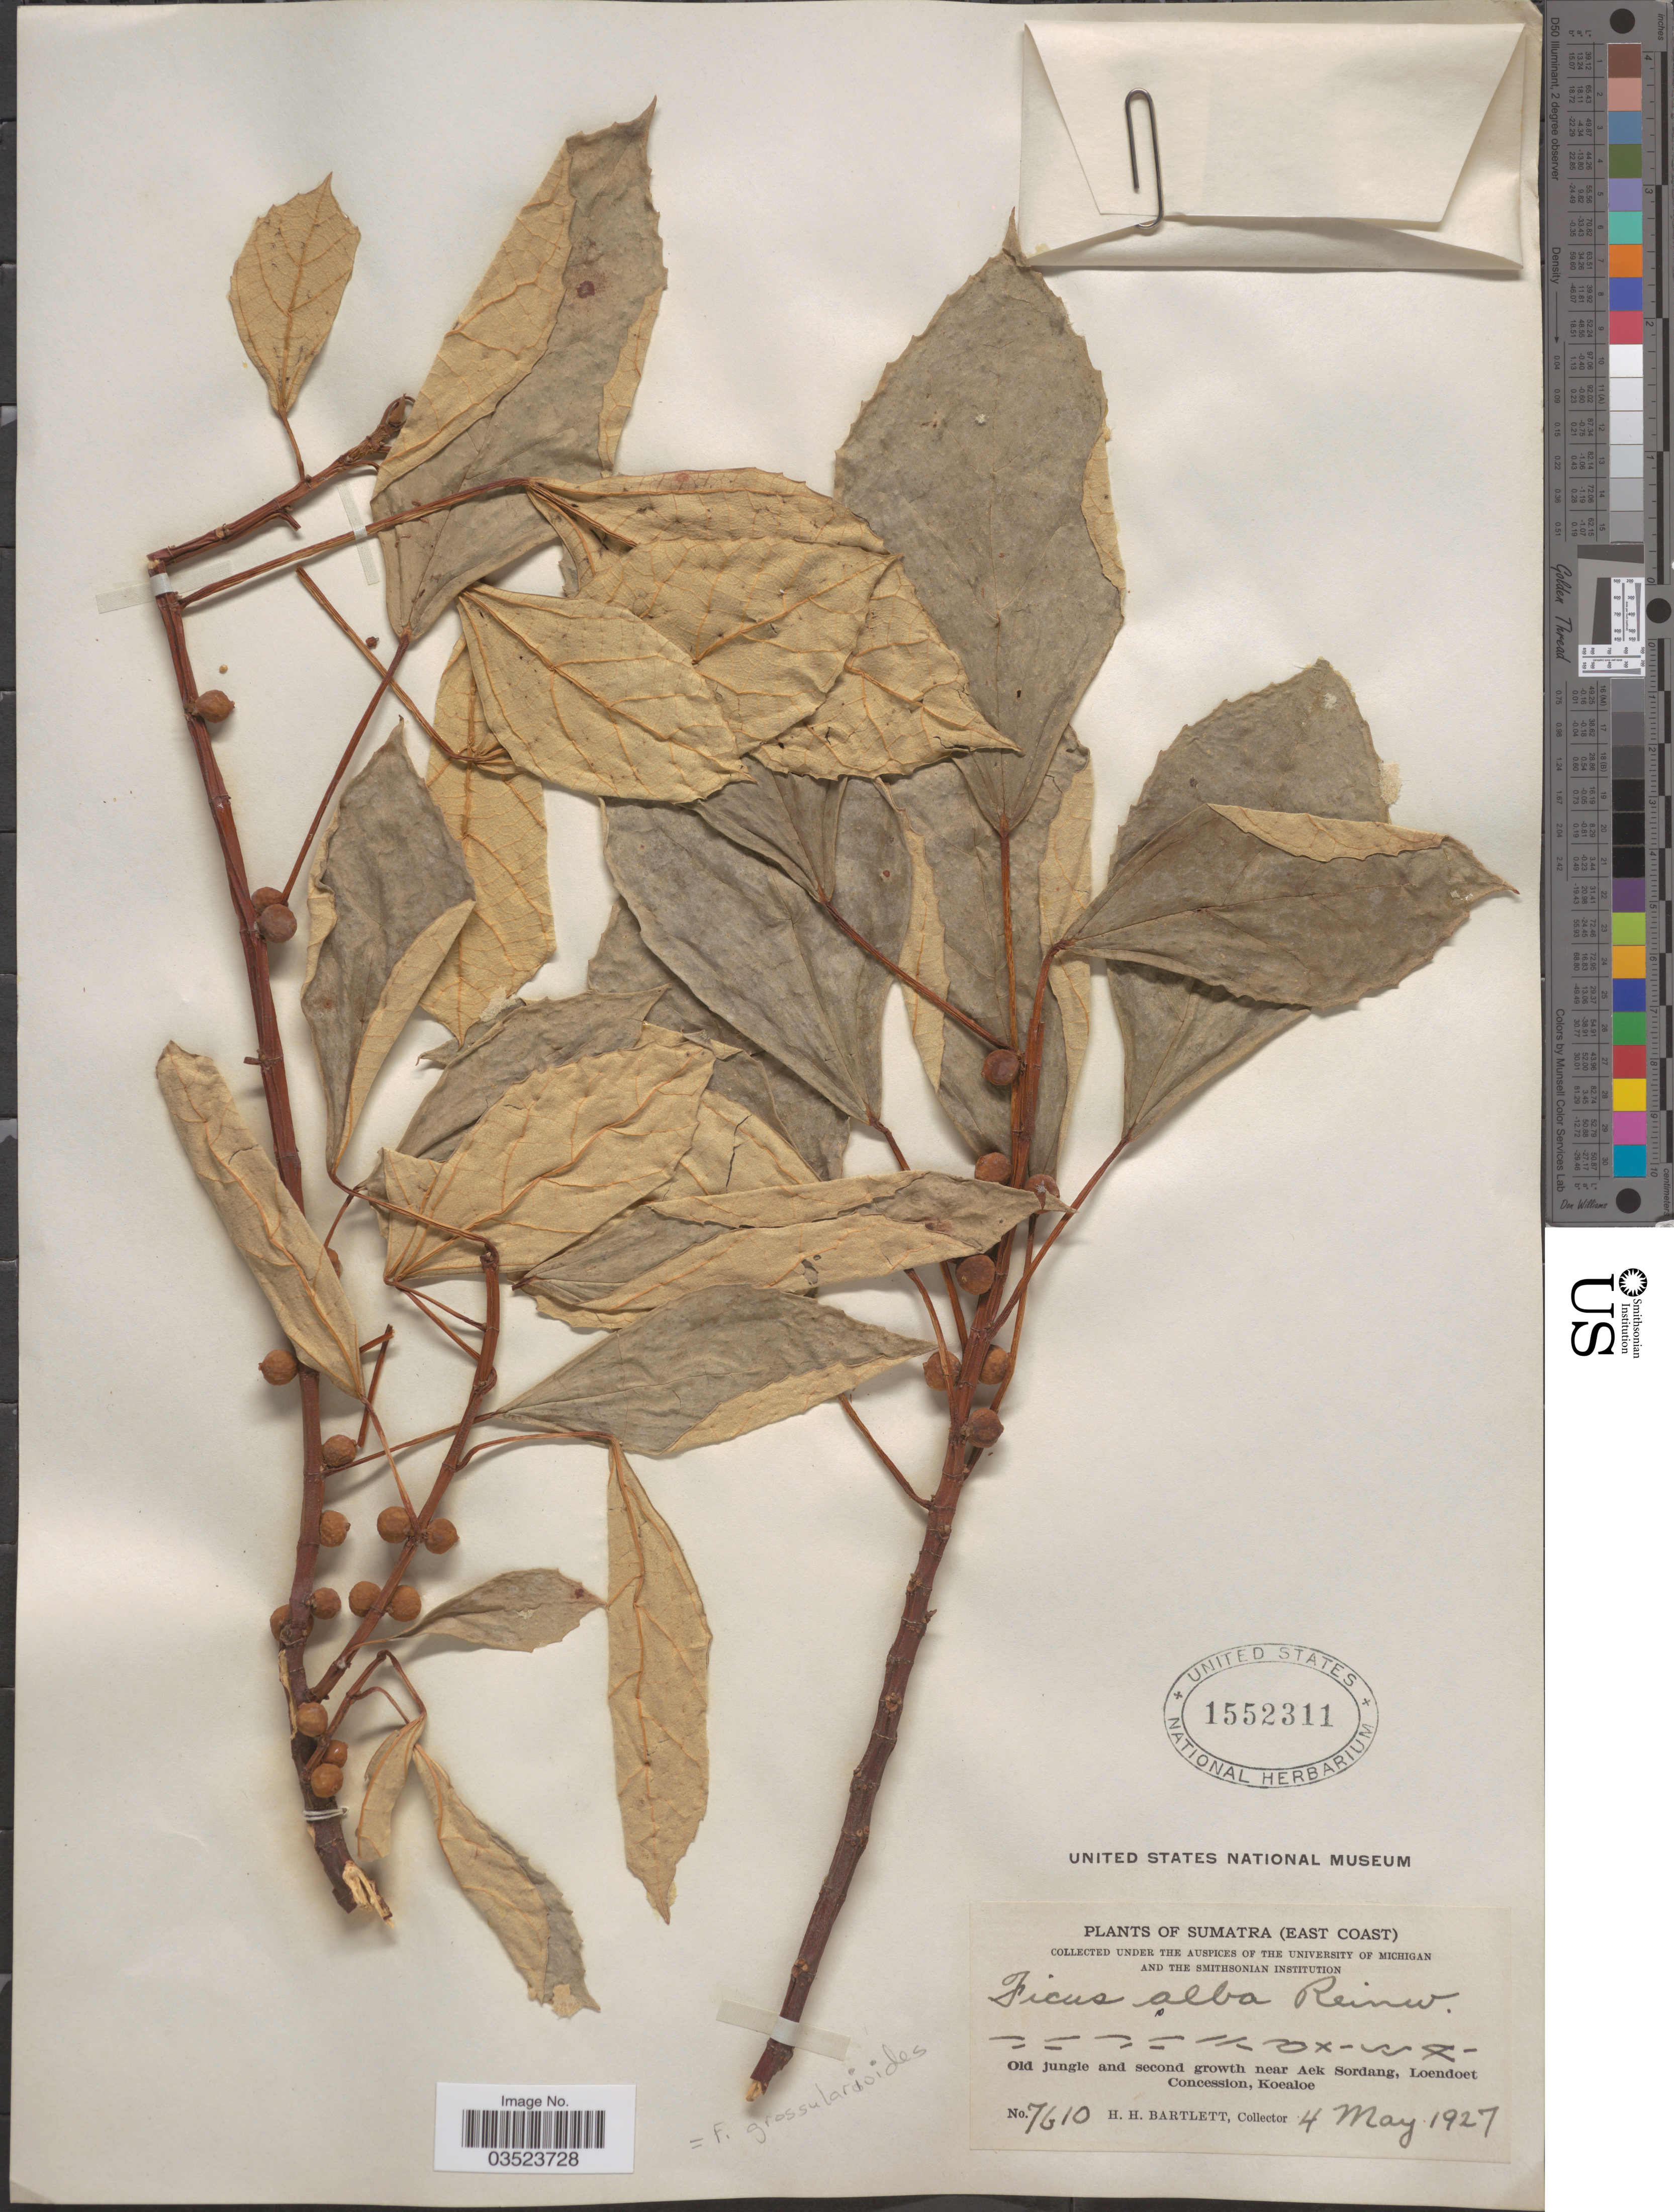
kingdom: Plantae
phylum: Tracheophyta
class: Magnoliopsida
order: Rosales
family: Moraceae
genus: Ficus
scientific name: Ficus grossularioides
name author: Burm. f.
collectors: H. H. Bartlett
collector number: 7610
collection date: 1927-05-04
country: Indonesia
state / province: Sumatra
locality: Sumatra (East Coast). Old jungle and second growth near Aek Sordang, Loendoet Concession, Koealoe.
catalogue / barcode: US 1552311